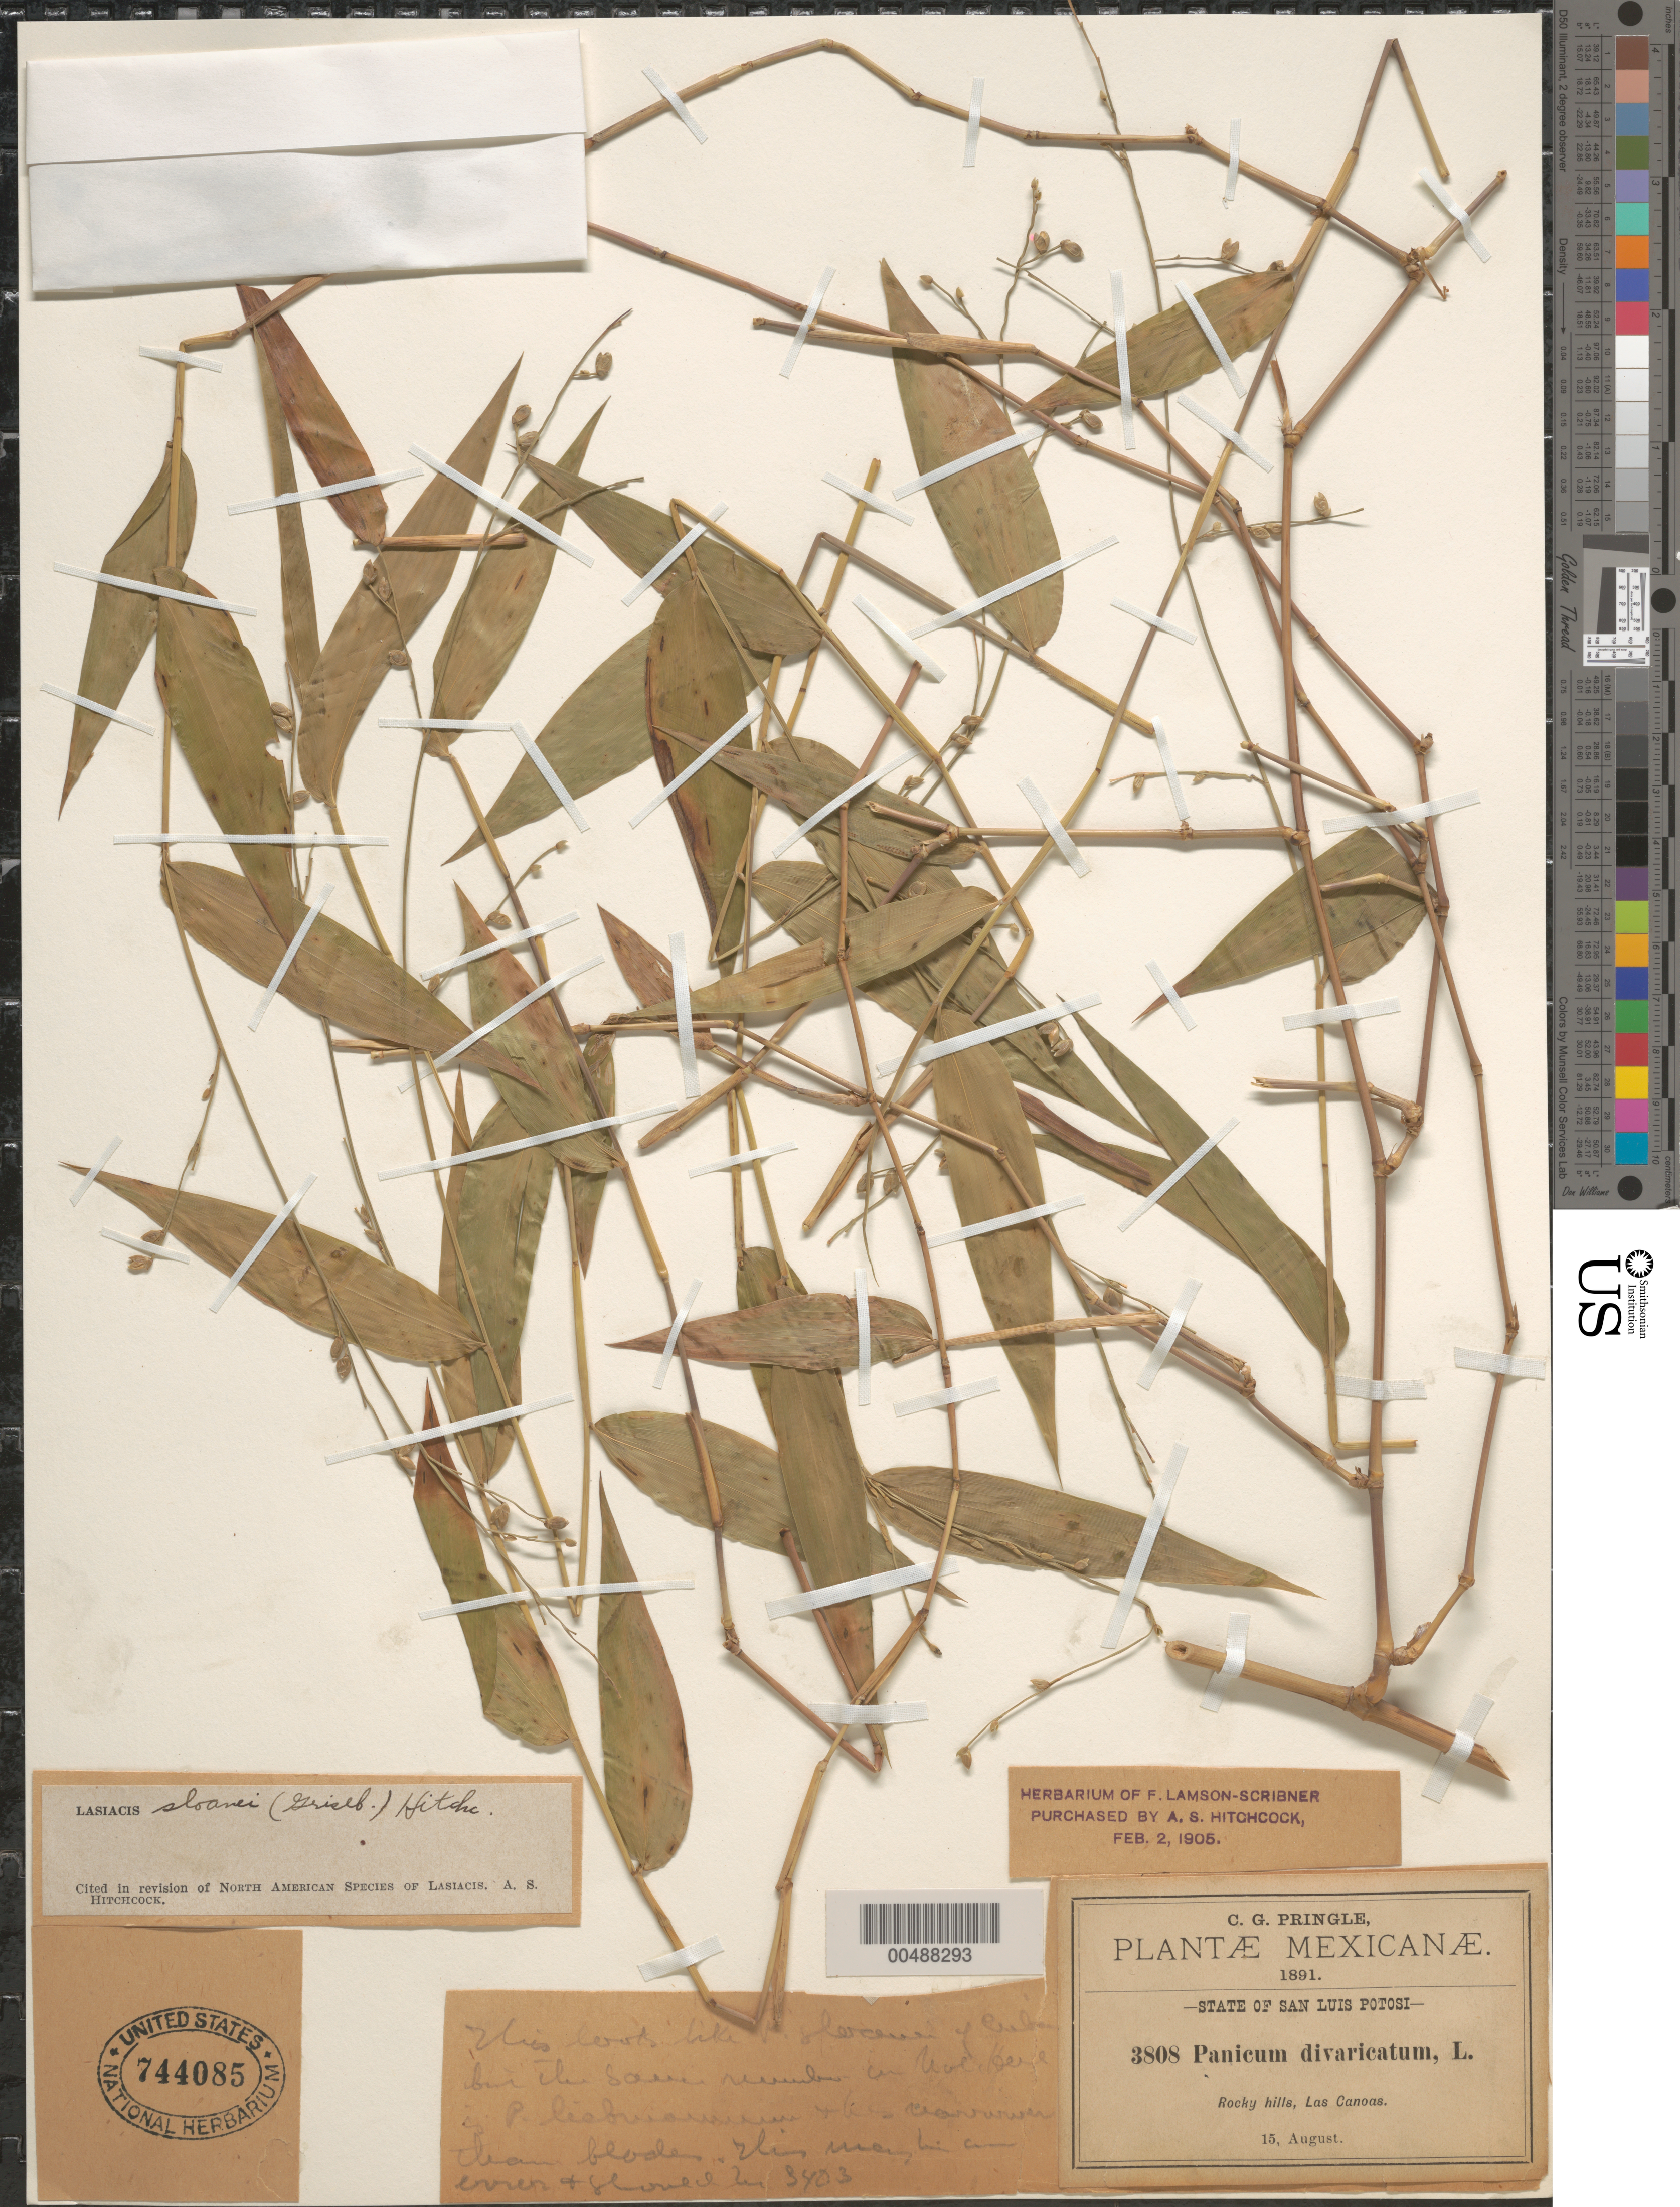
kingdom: Plantae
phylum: Tracheophyta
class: Liliopsida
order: Poales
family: Poaceae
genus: Lasiacis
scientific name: Lasiacis sloanei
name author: (Griseb.) Hitchc.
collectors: C. G. Pringle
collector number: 3808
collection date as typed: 15 Aug 1891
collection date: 1891-08-15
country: Mexico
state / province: San Luis Potosi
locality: Las Canoas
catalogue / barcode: US 744085